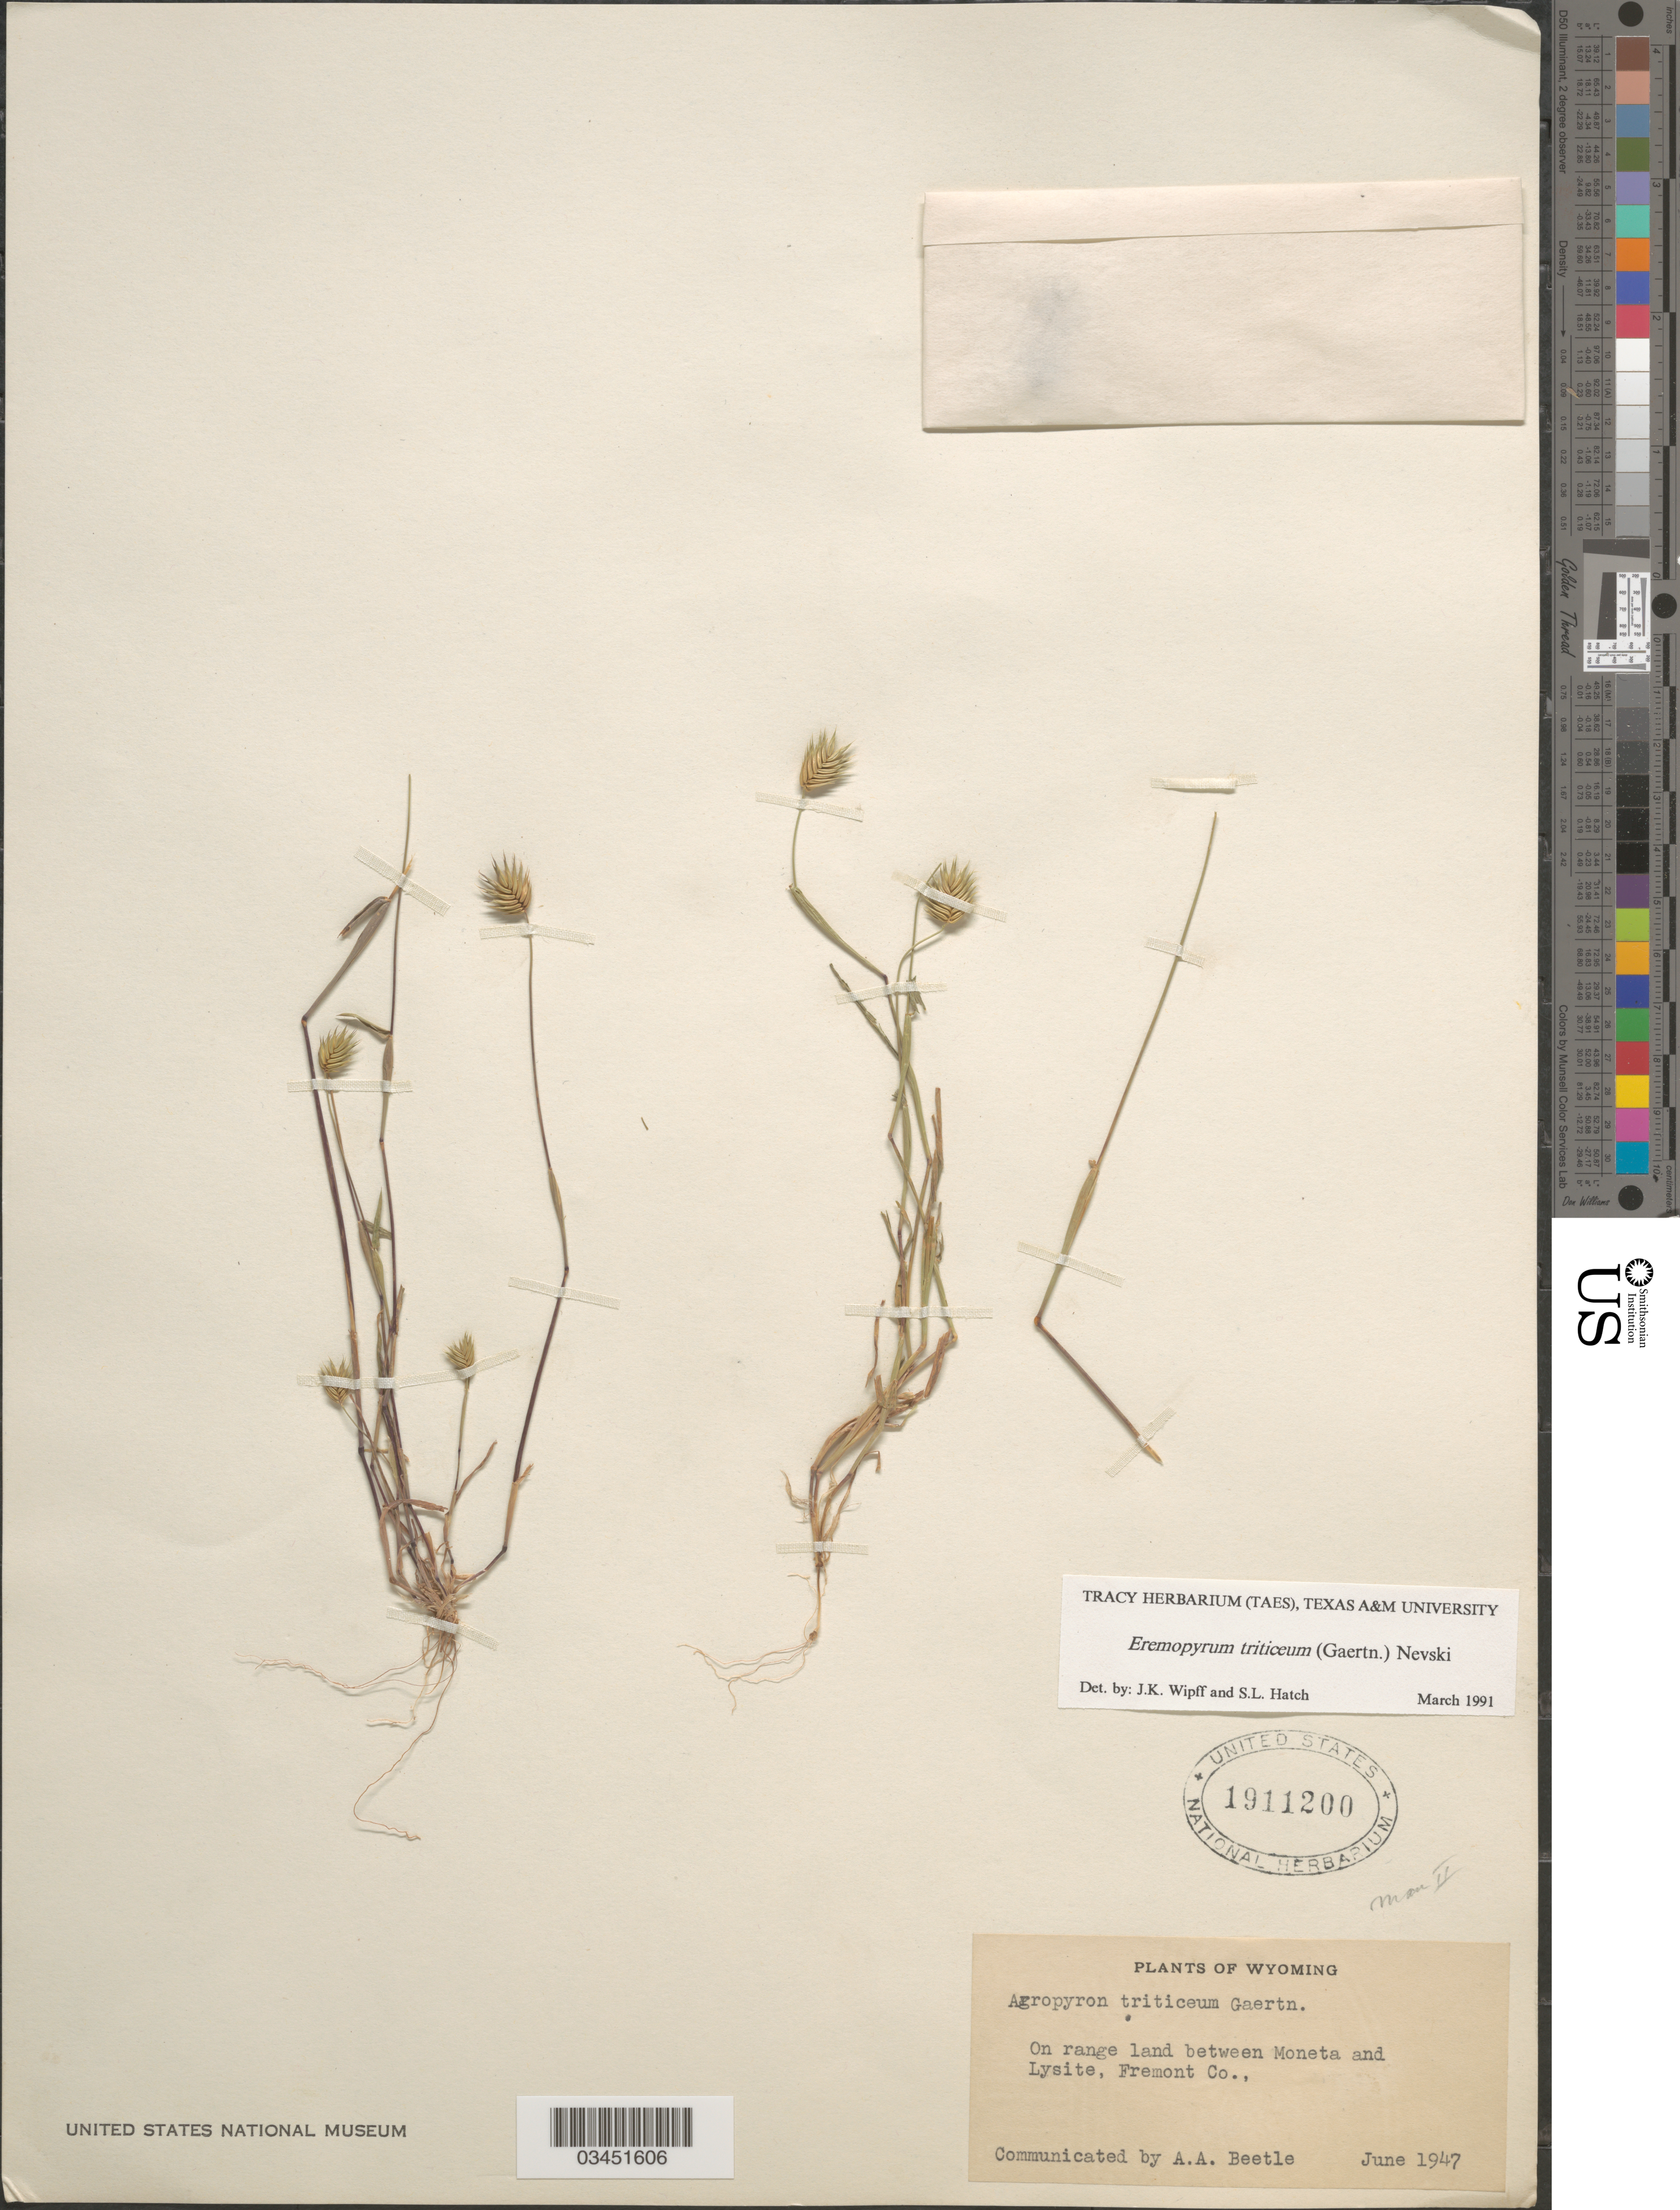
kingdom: Plantae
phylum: Tracheophyta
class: Liliopsida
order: Poales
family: Poaceae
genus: Eremopyrum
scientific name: Eremopyrum triticeum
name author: (Gaertn.) Nevski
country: United States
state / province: Wyoming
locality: On range land between Moneta and Lysite, Fremont Co.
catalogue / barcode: US 1911200